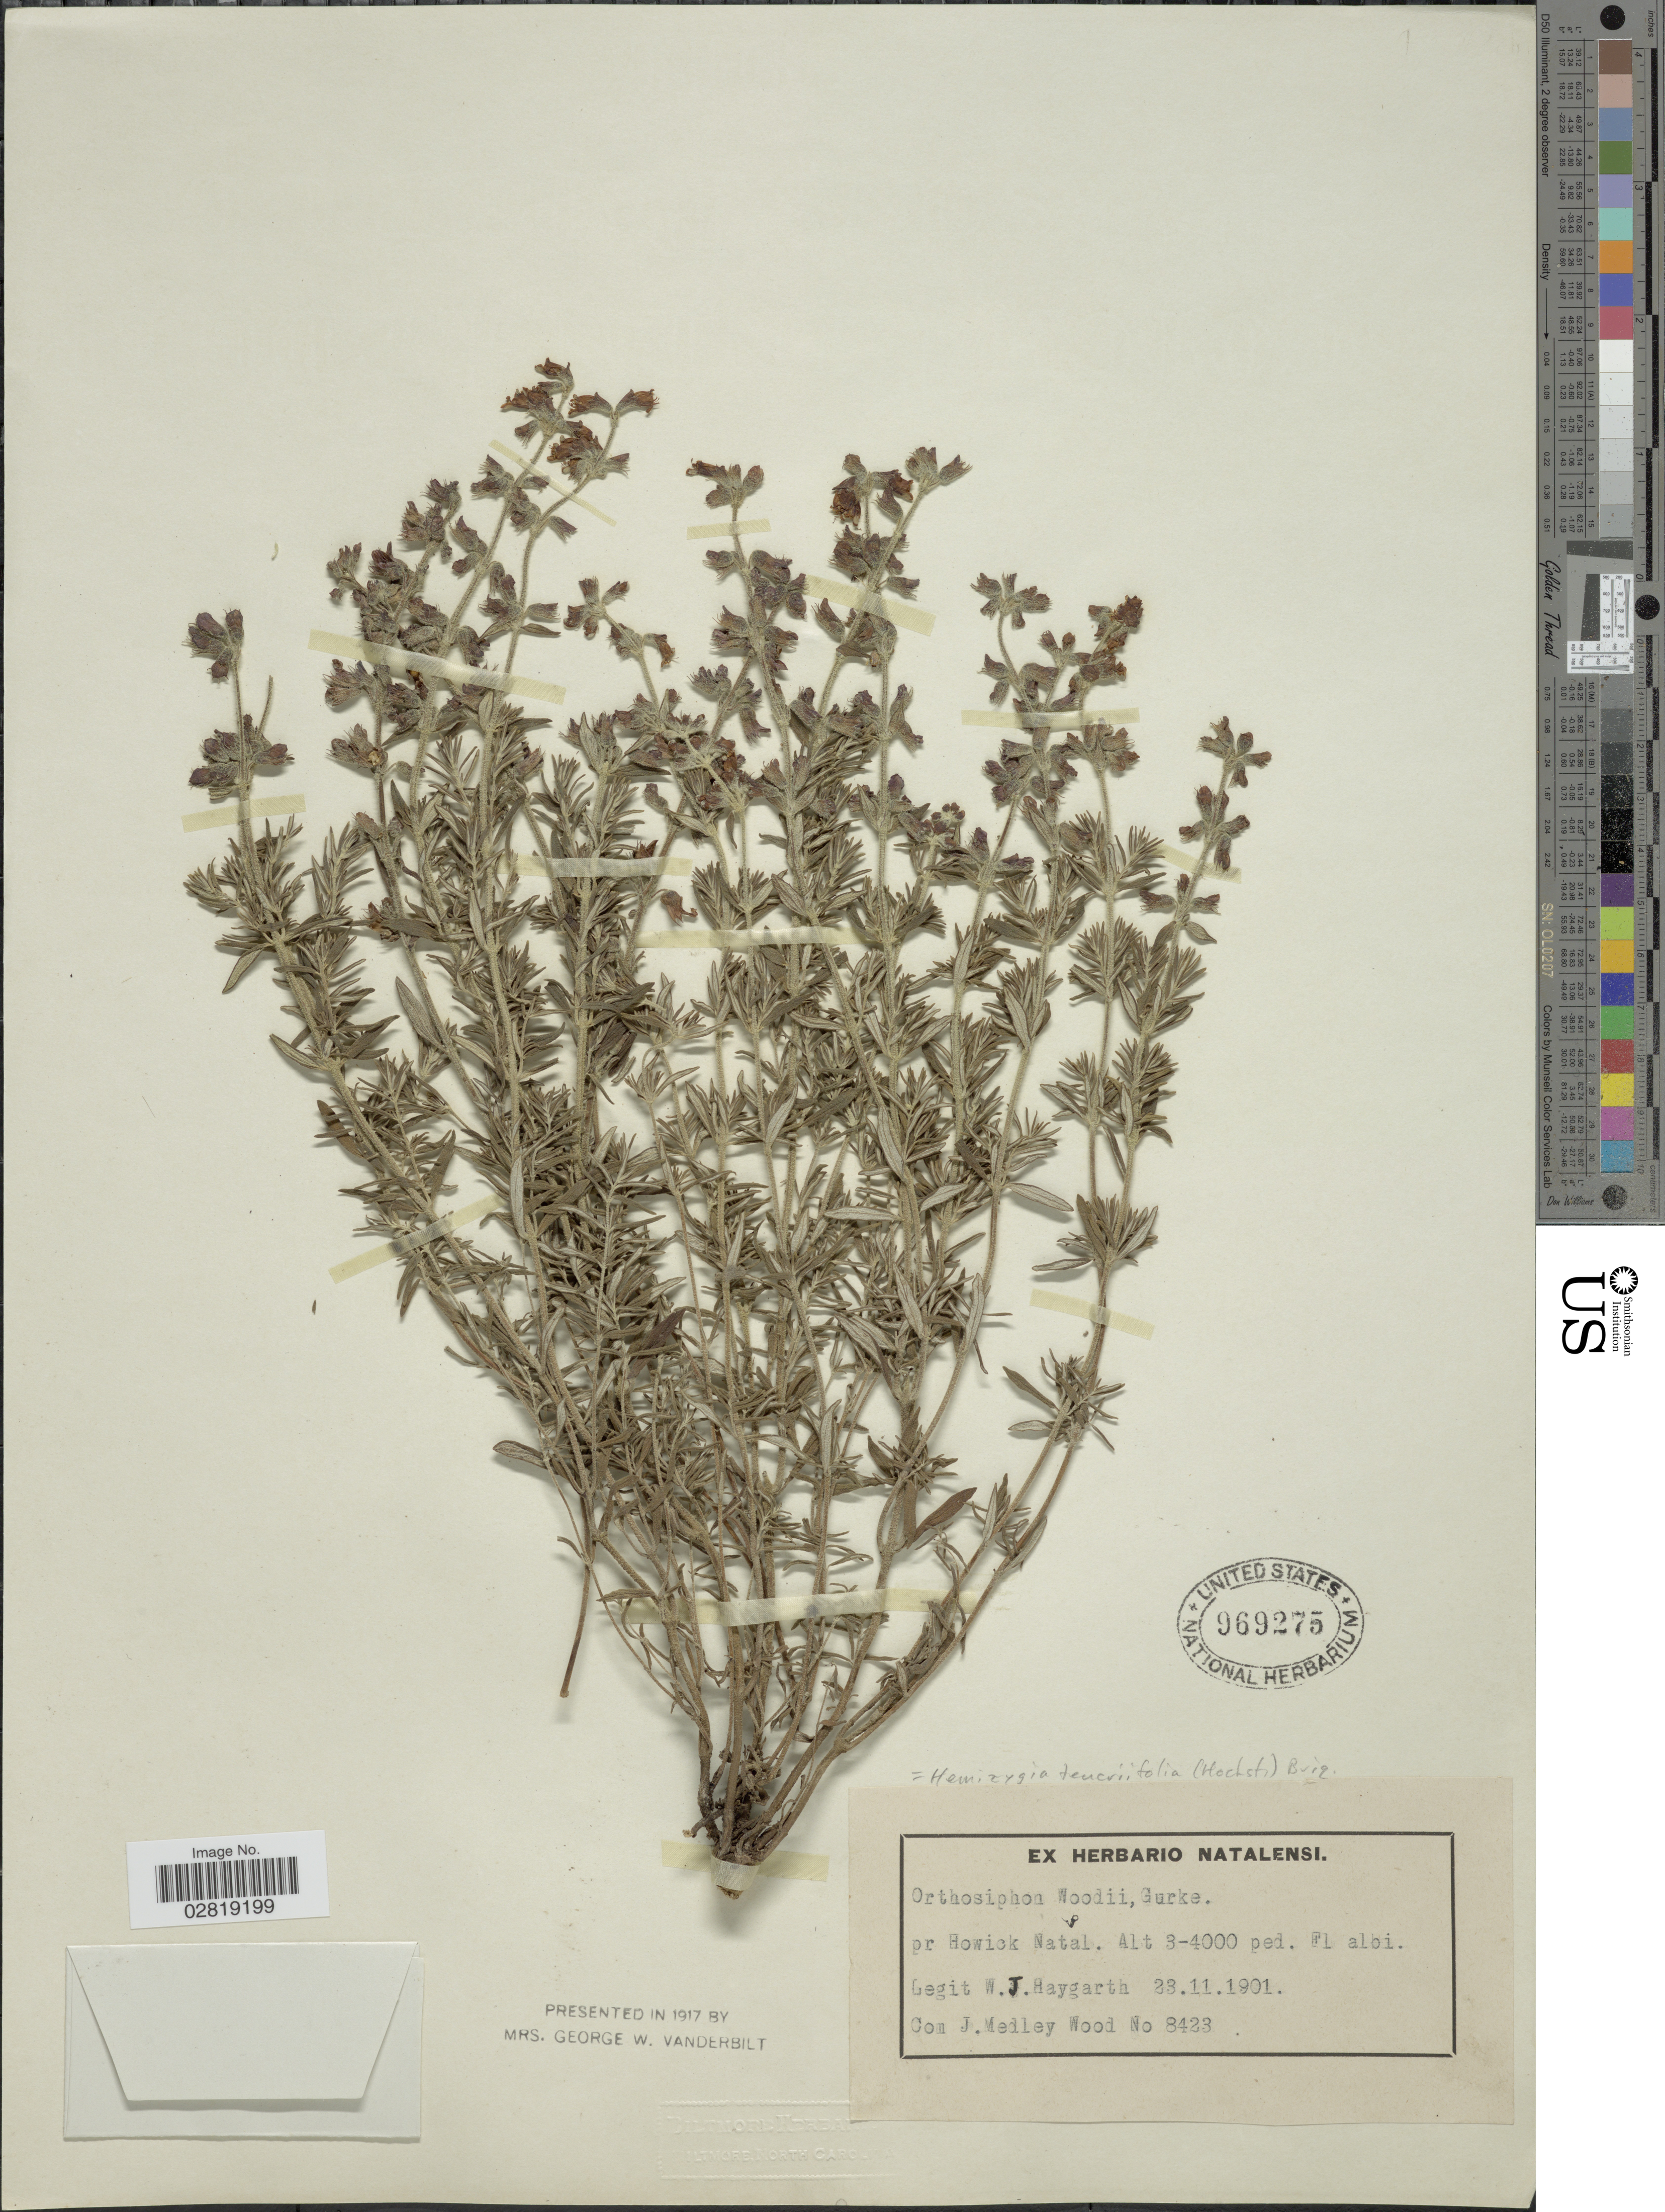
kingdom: Plantae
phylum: Tracheophyta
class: Magnoliopsida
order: Lamiales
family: Lamiaceae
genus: Hemizygia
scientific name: Hemizygia teucriifolia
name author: (Hochst.) Bruq.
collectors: W. Haygarth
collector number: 8423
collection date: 1901-11-23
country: South Africa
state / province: KwaZulu-Natal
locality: Pr. Howick, Natal.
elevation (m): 914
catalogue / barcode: US 969275